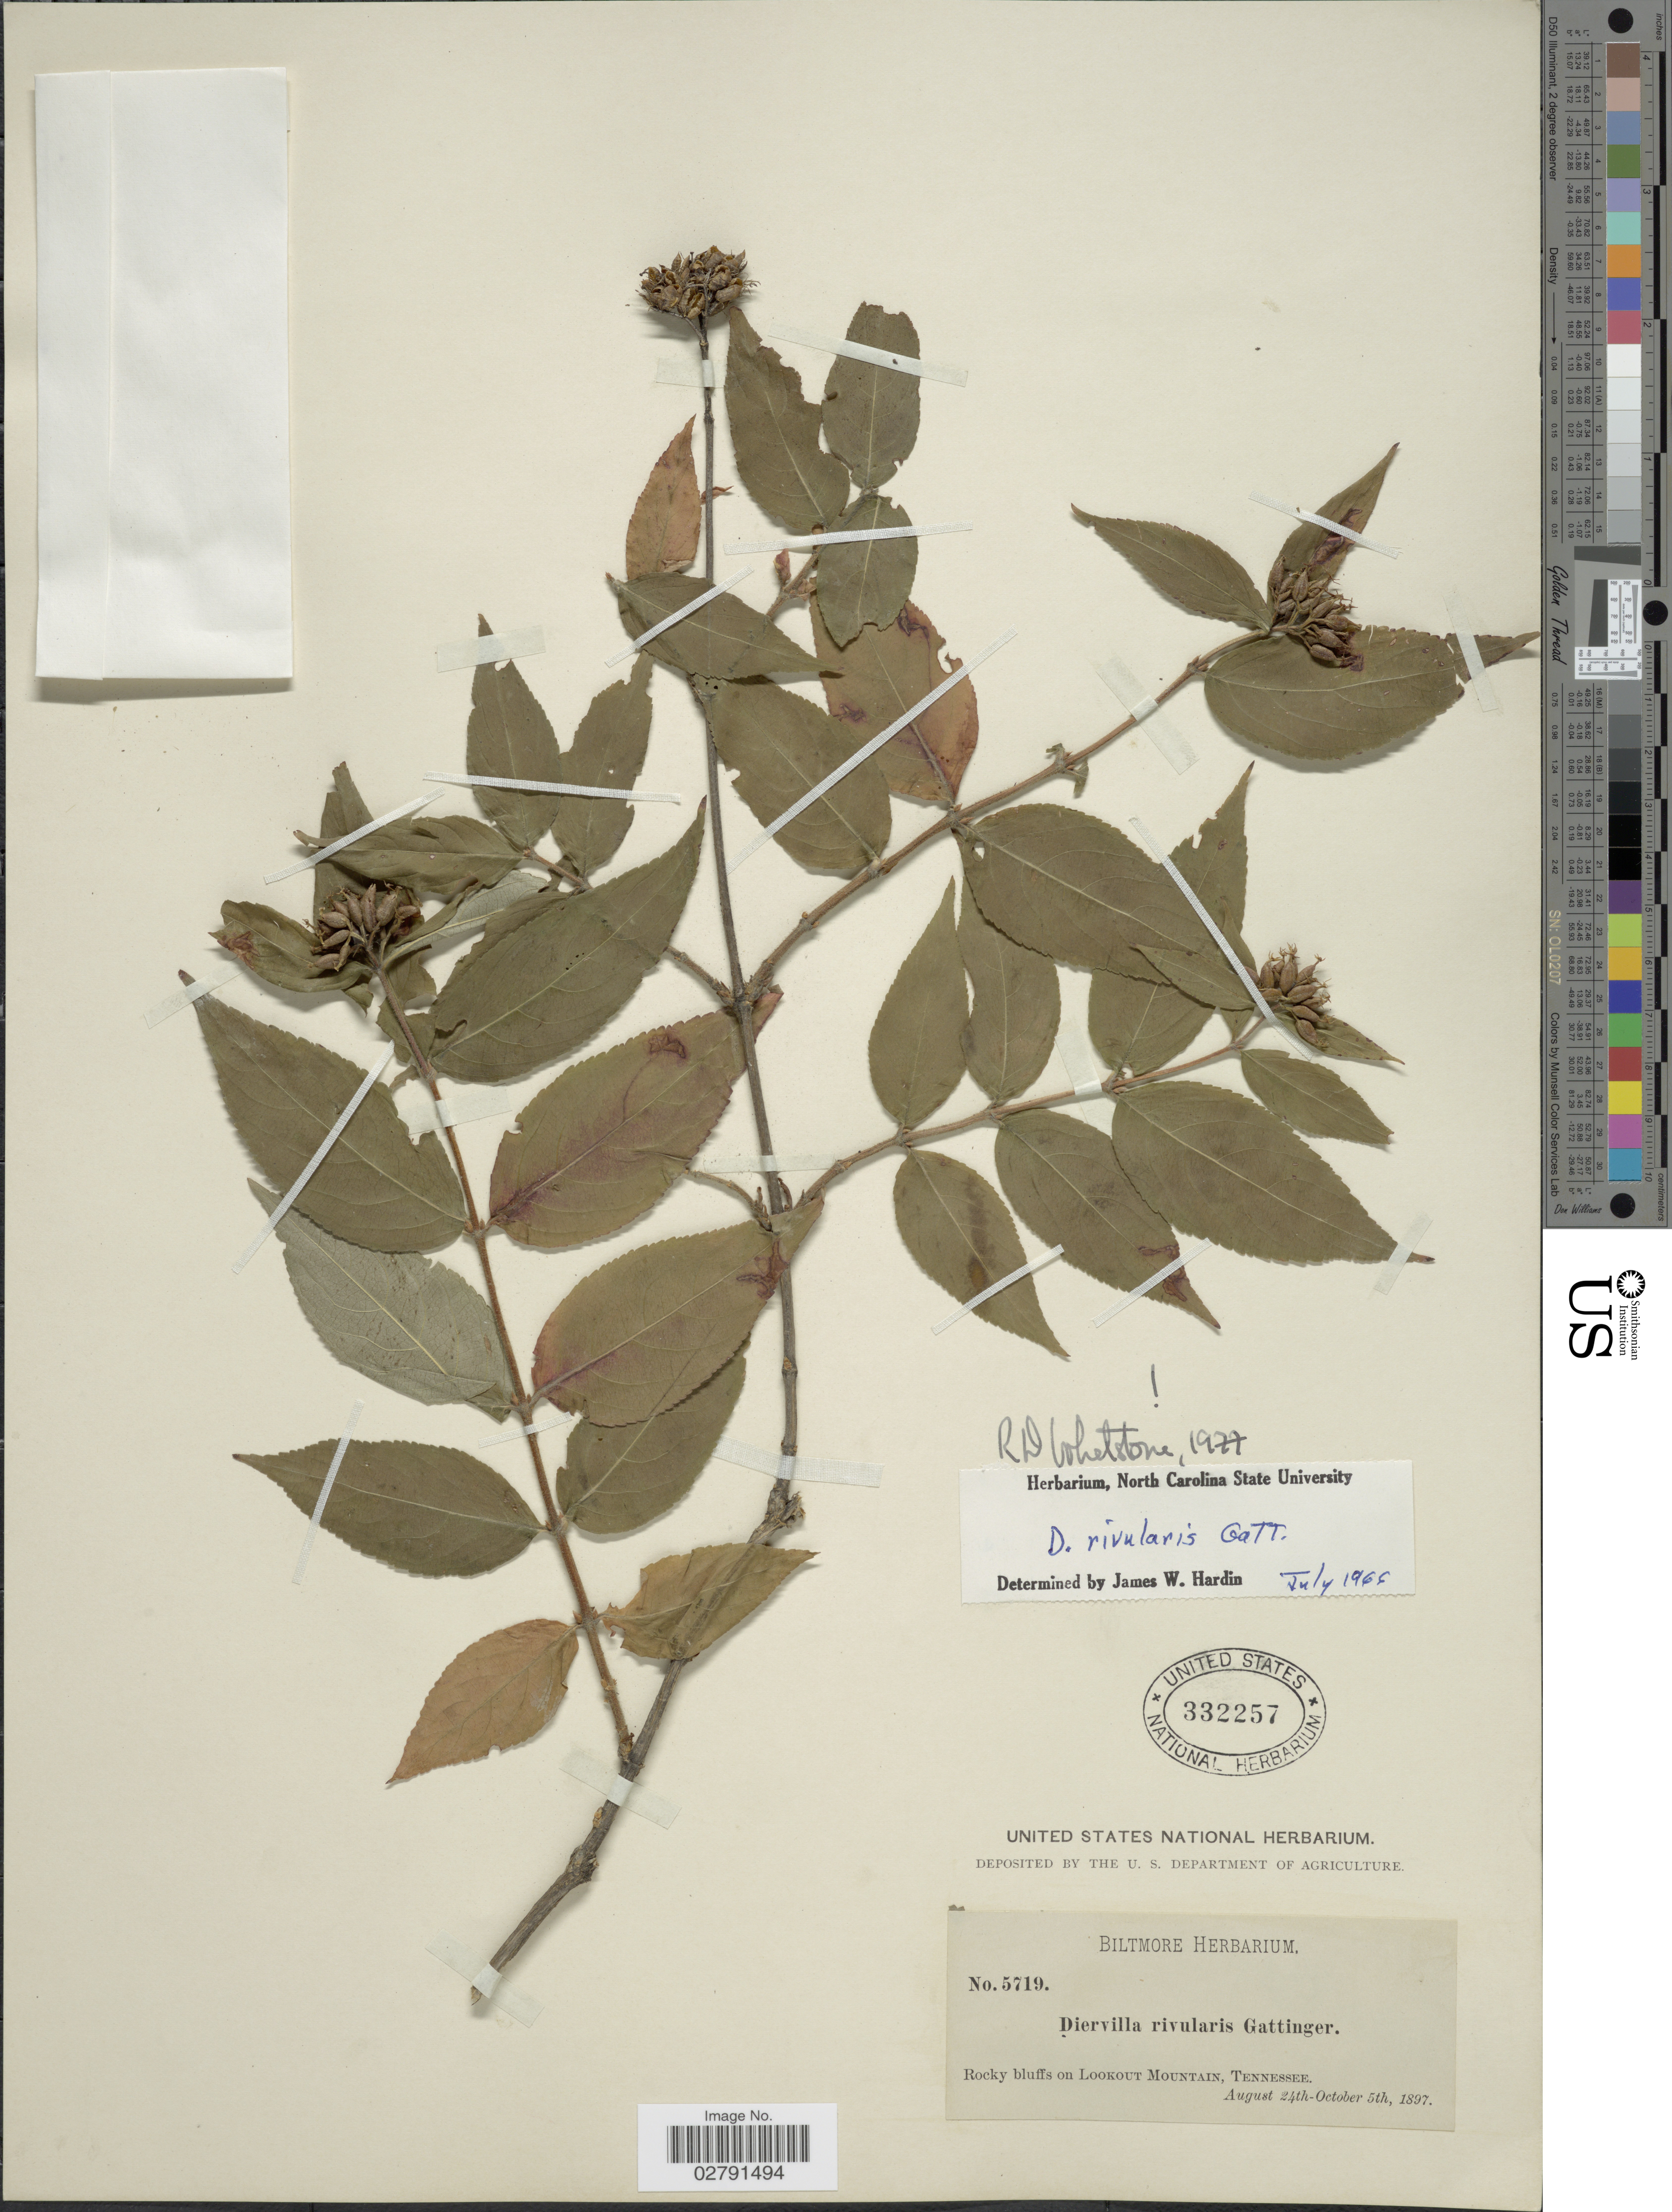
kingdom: Plantae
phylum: Tracheophyta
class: Magnoliopsida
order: Dipsacales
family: Caprifoliaceae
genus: Diervilla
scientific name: Diervilla rivularis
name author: Gatt.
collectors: ex herb. Biltmore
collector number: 5719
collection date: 1897-08-24/1897-10-05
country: United States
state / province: Tennessee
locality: Rocky bluffs on Lookout Mountain.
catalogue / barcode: US 332257